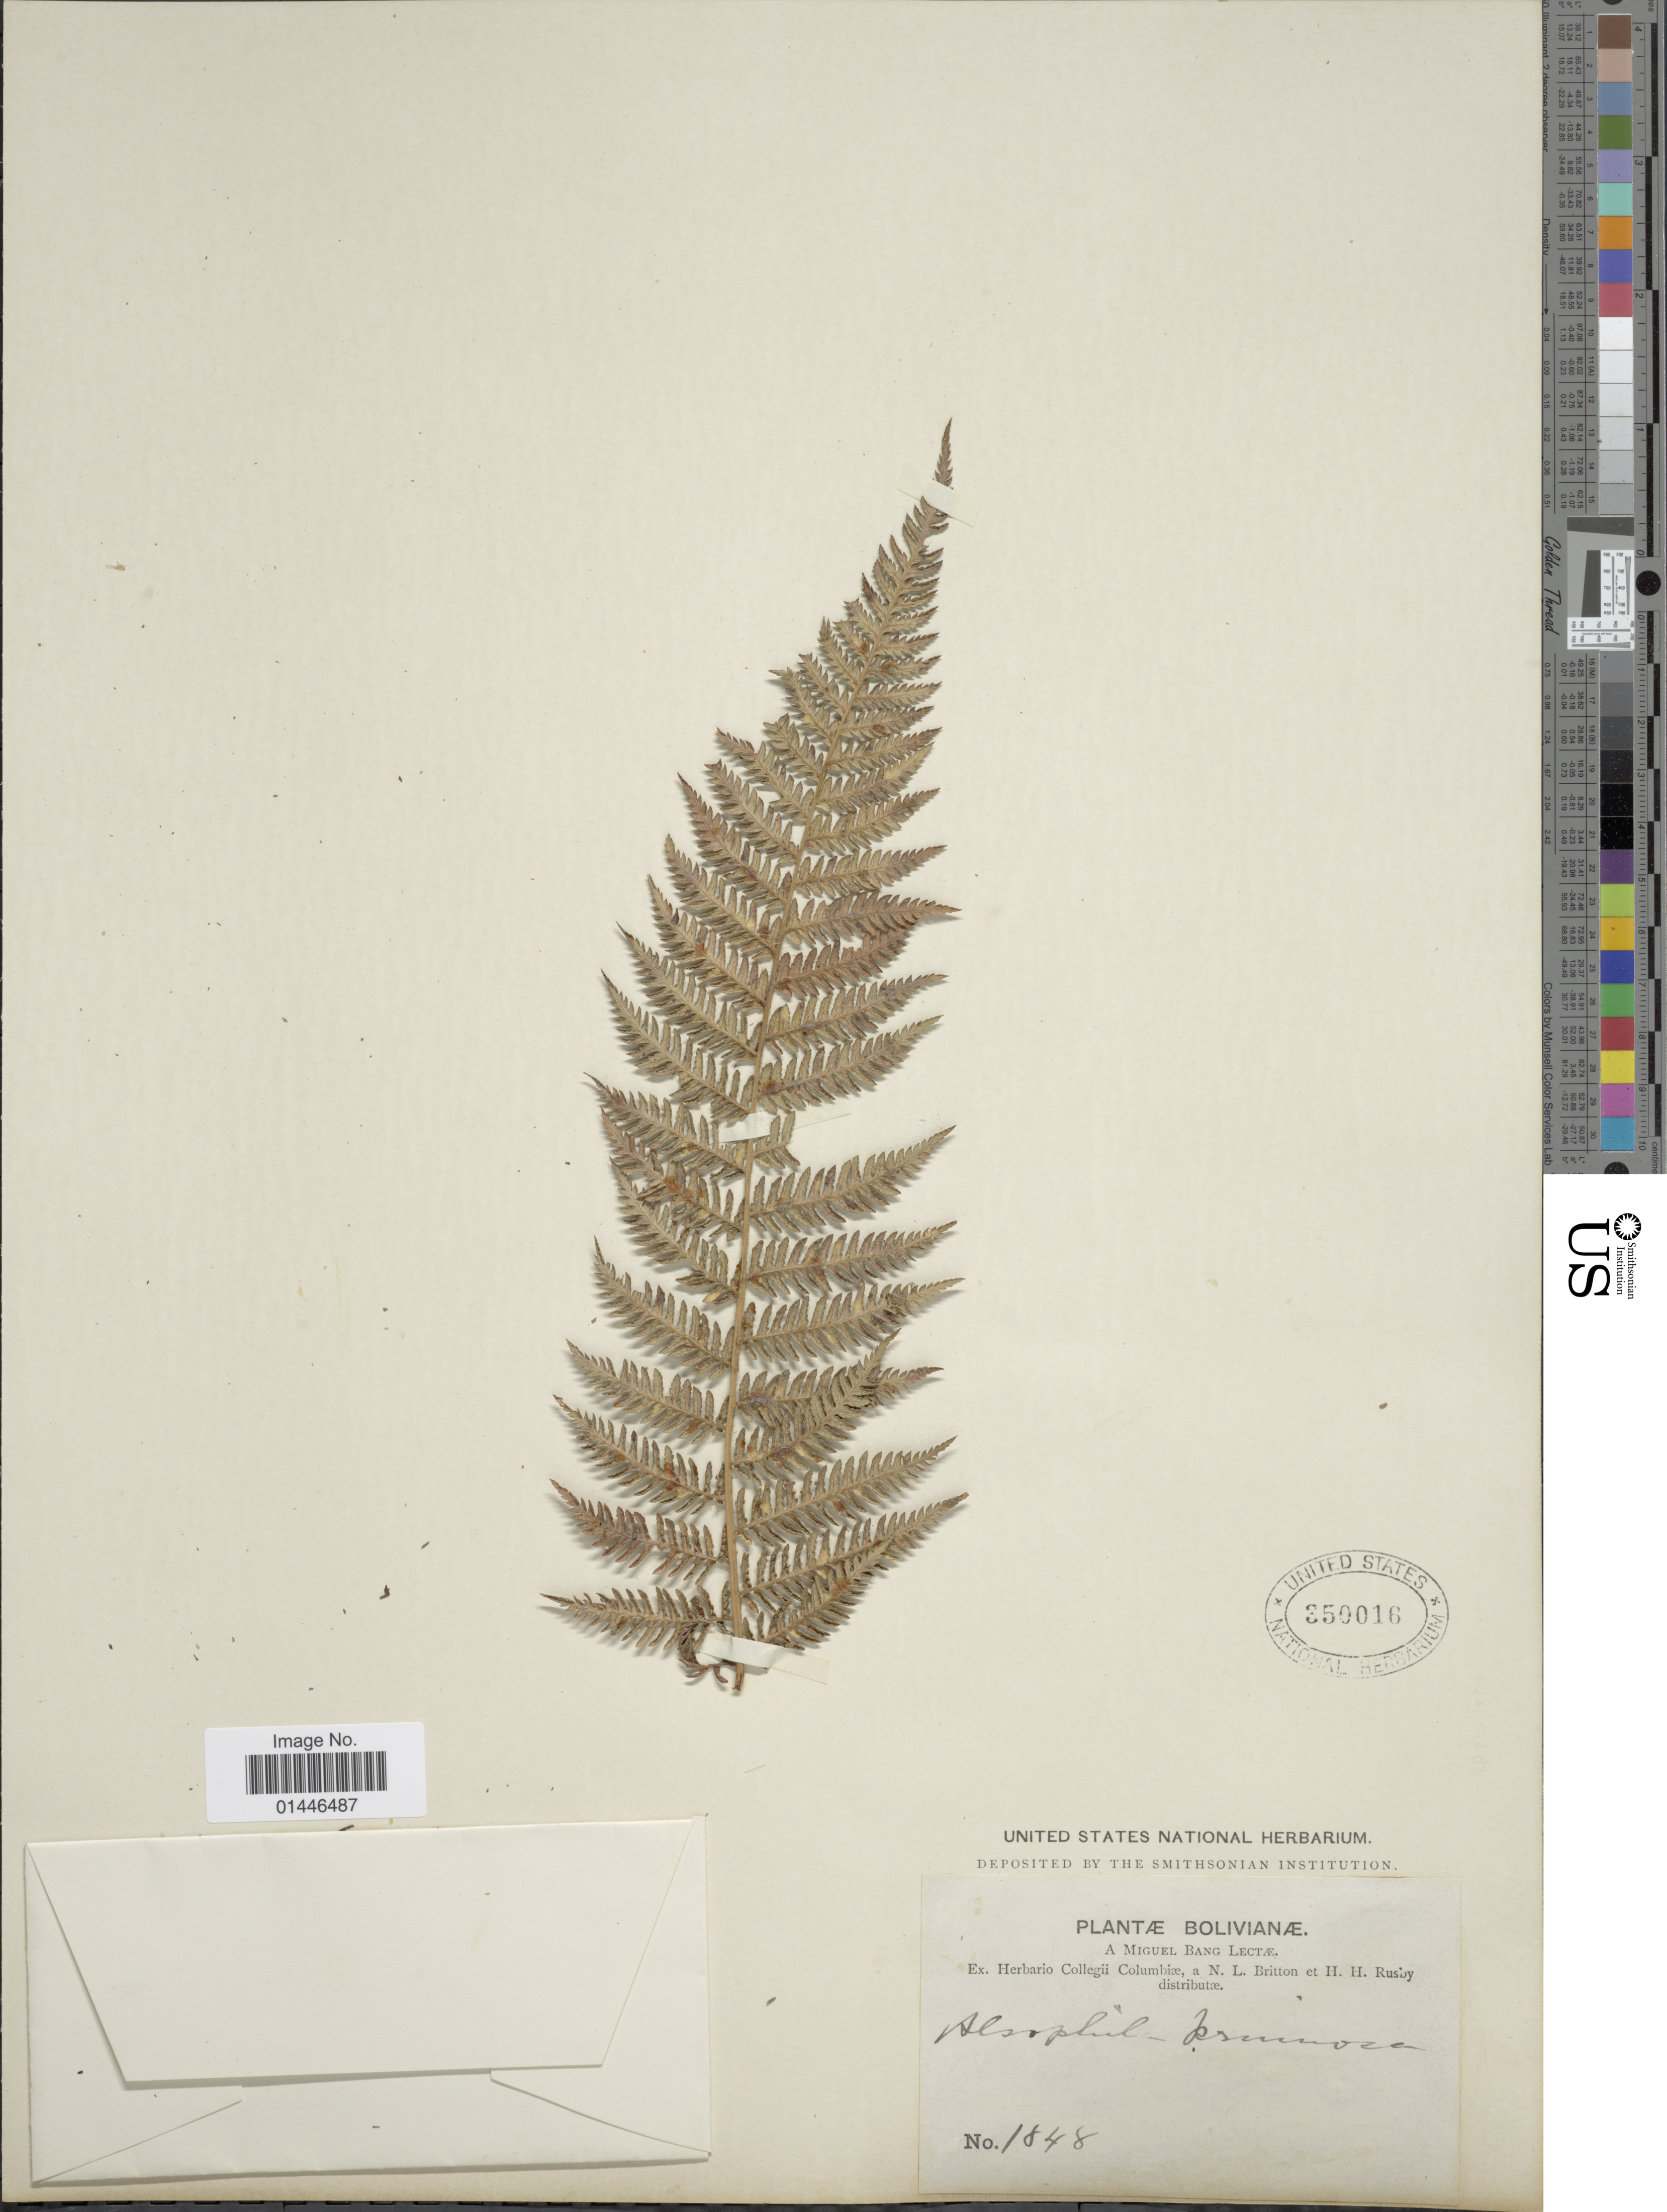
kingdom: Plantae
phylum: Tracheophyta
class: Polypodiopsida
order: Cyatheales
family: Dicksoniaceae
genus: Lophosoria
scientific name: Lophosoria quadripinnata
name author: (J.F. Gmel.) C. Chr.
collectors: M. Bang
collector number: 1848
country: Bolivia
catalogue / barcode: US 350016